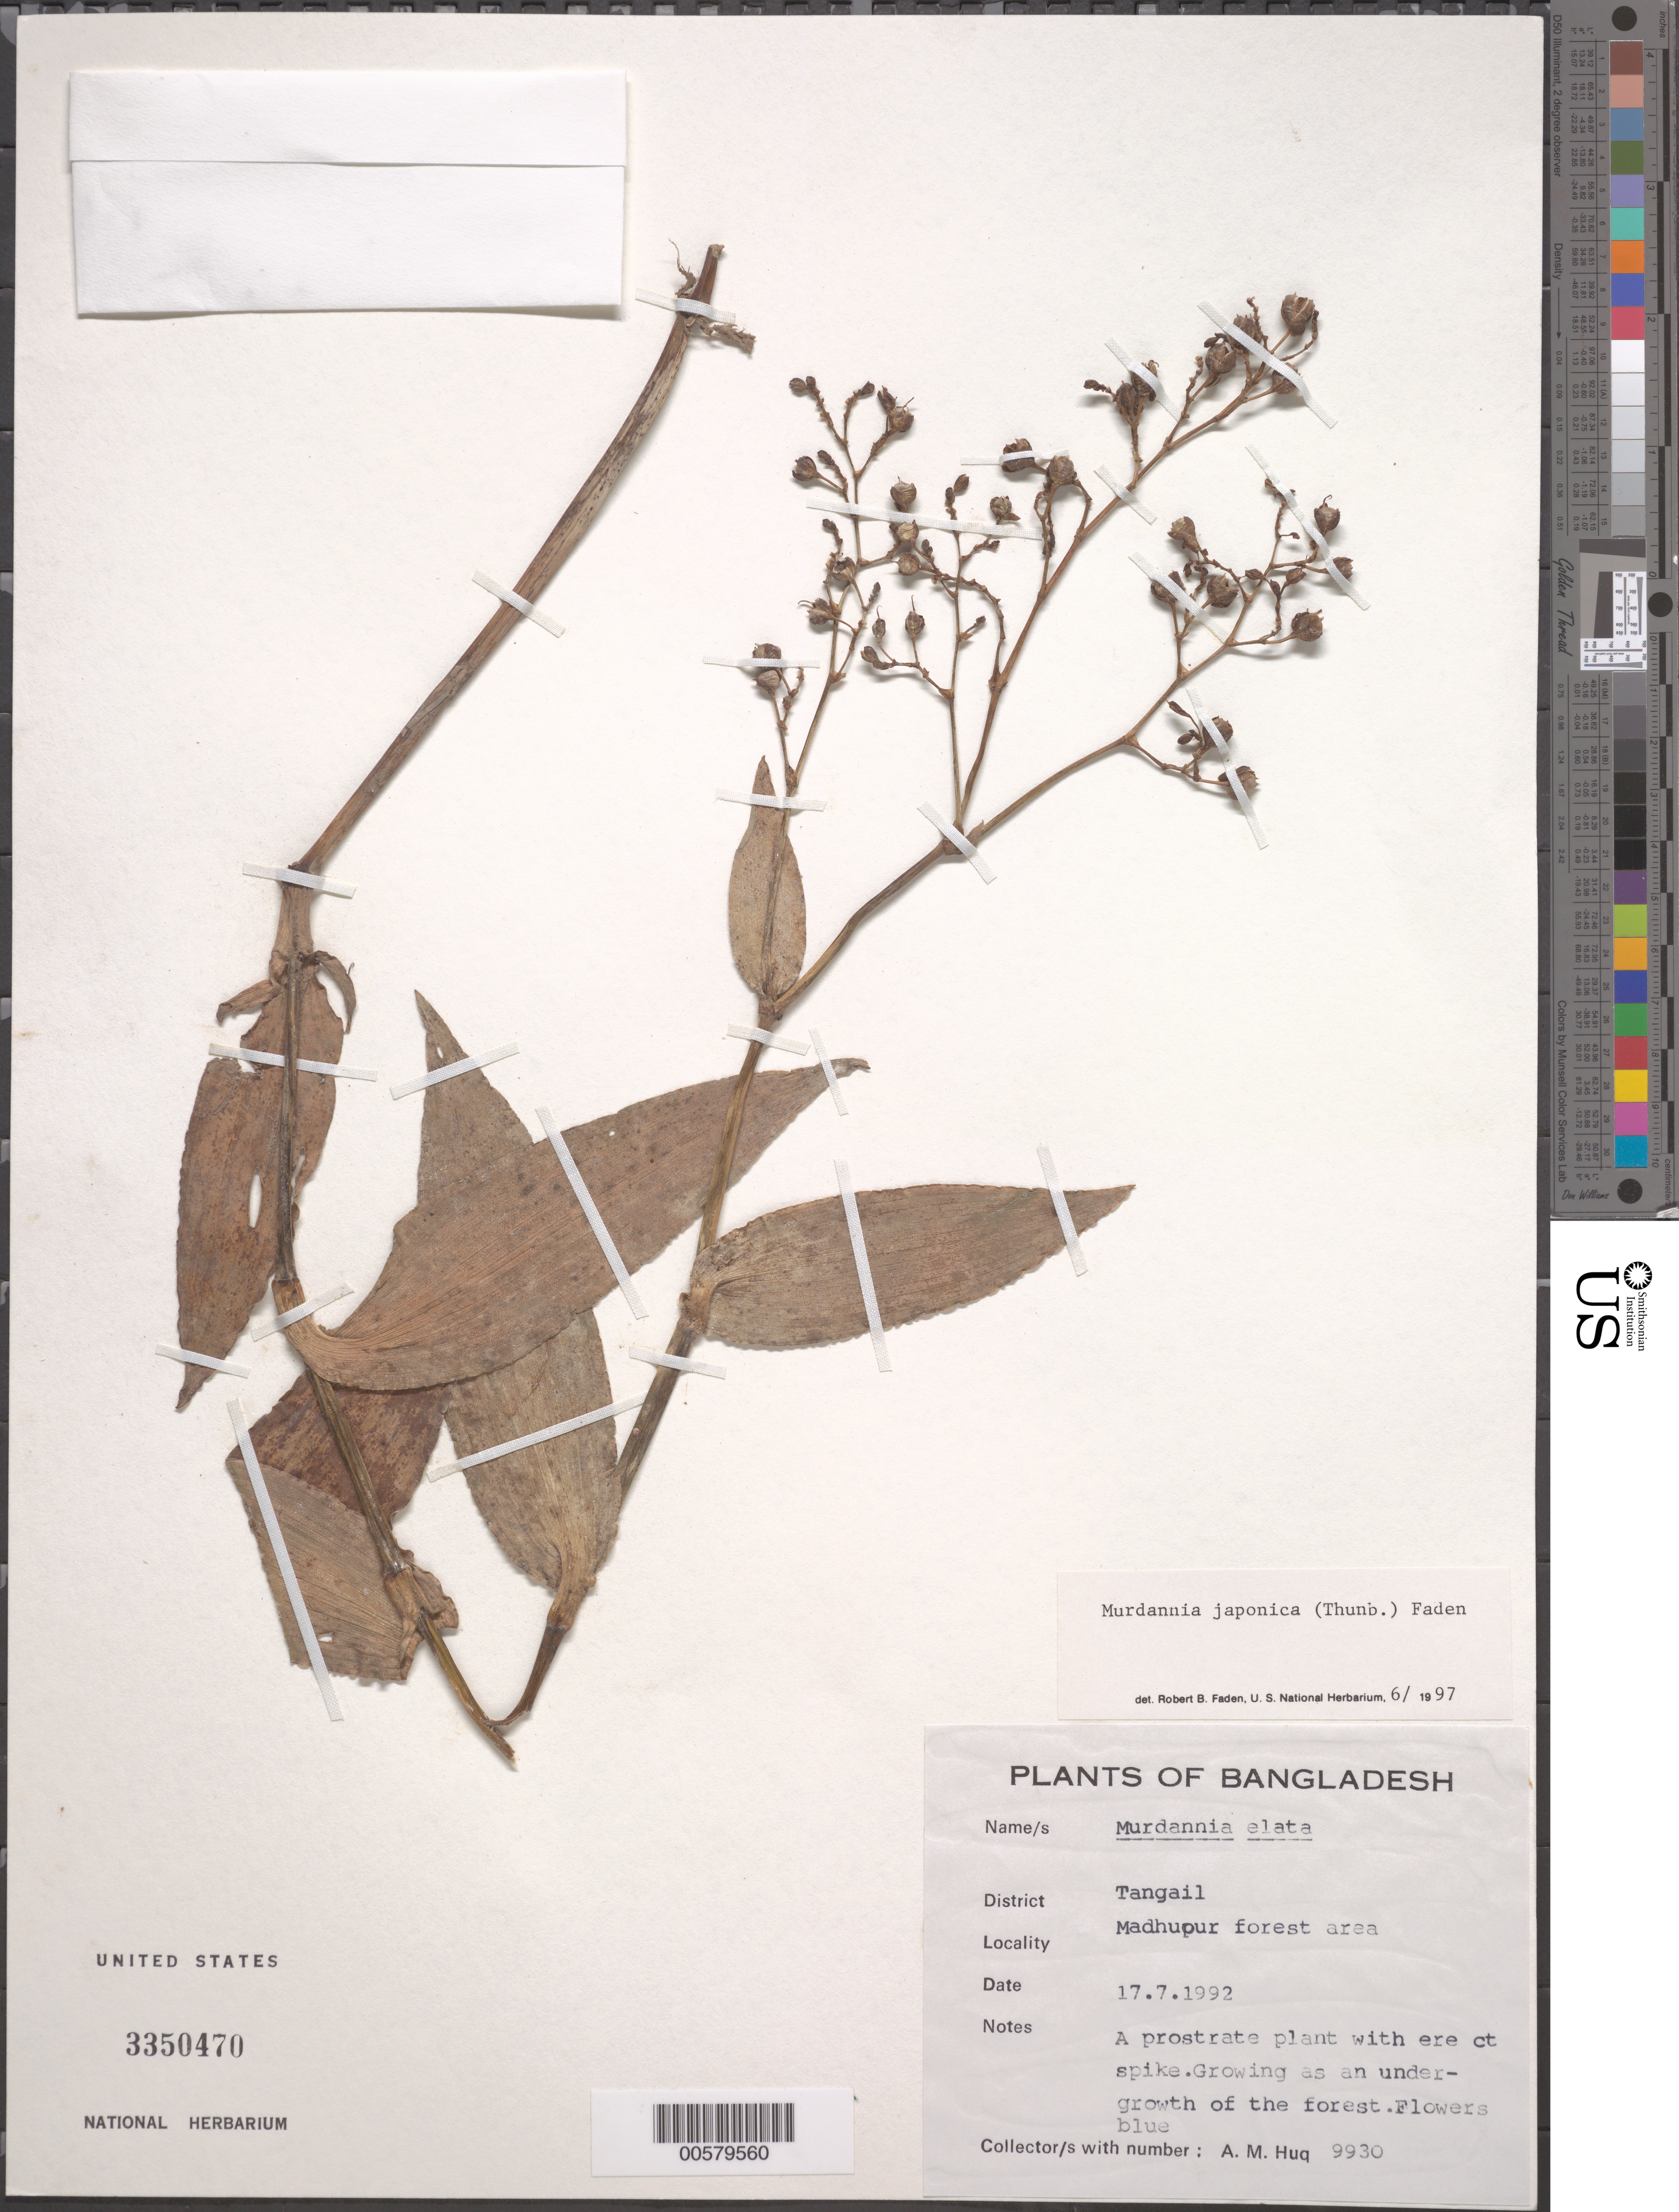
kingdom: Plantae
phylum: Tracheophyta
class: Liliopsida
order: Commelinales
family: Commelinaceae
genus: Murdannia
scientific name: Murdannia japonica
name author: (Thunb.) Faden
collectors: A. Hug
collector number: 9930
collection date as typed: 17 Jul 1992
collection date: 1992-07-17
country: Bangladesh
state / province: Dhaka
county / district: Tangail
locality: Madhupur forest area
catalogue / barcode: US 3350470